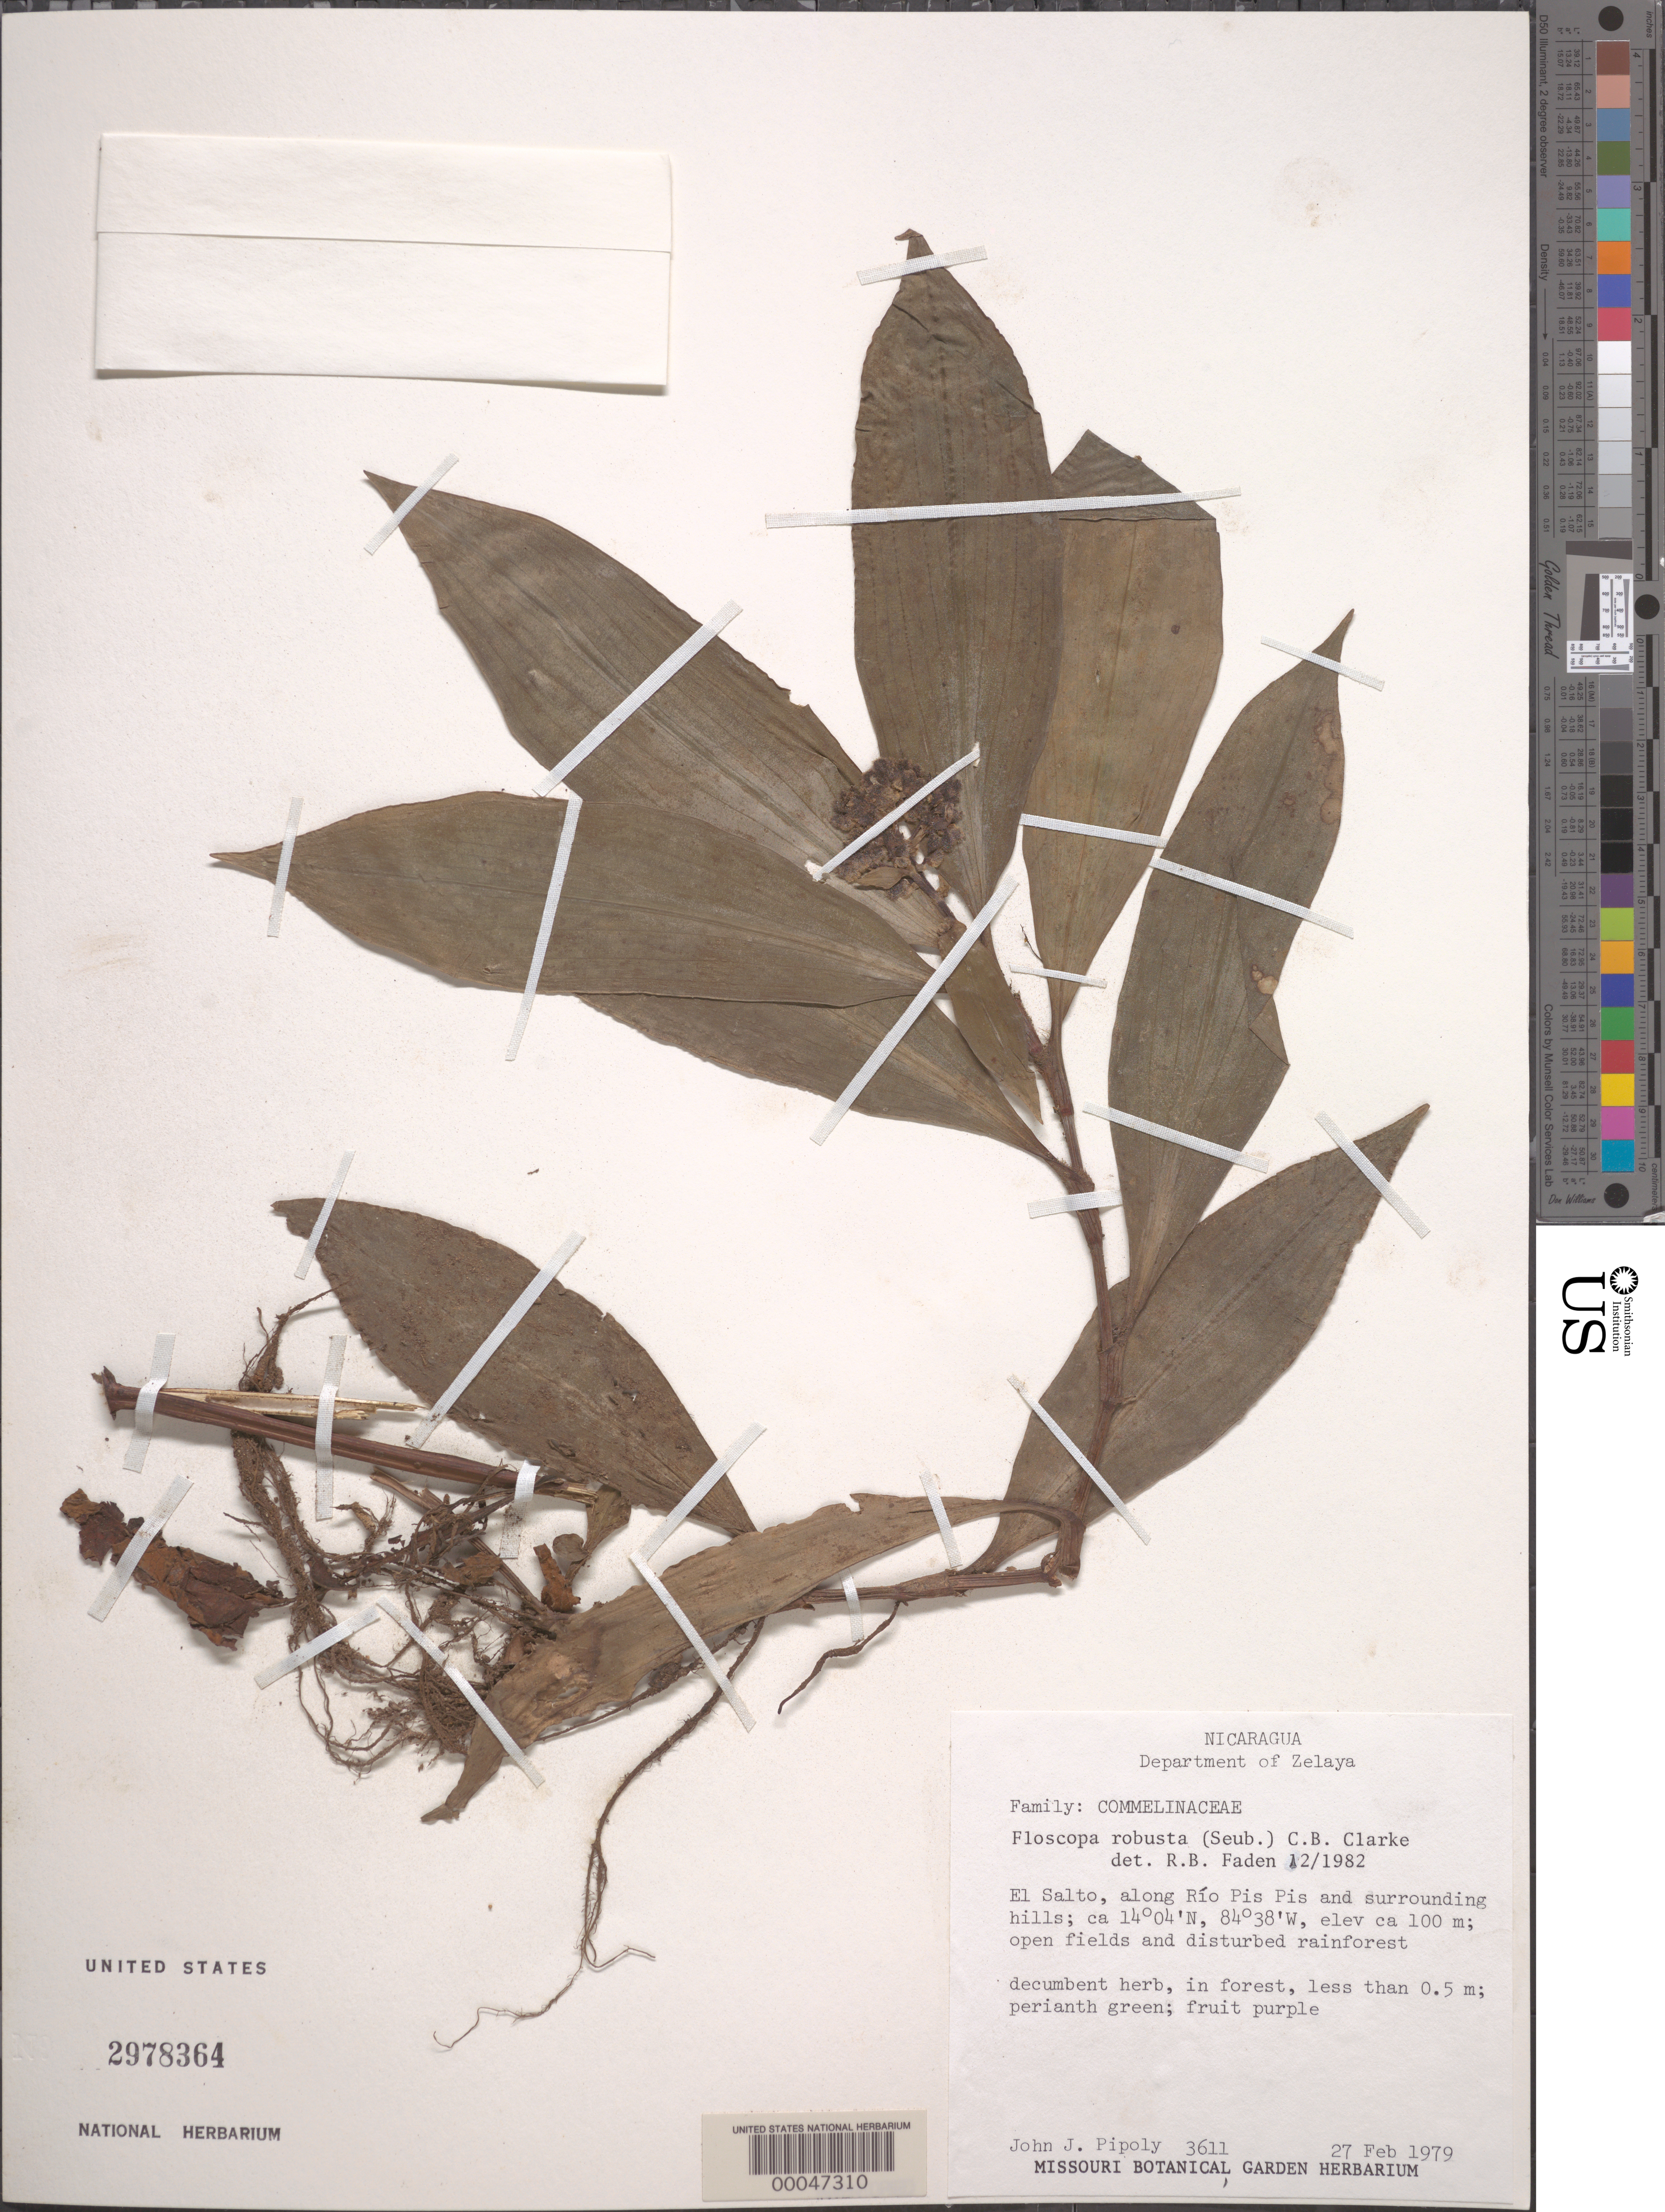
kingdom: Plantae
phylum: Tracheophyta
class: Liliopsida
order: Commelinales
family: Commelinaceae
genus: Floscopa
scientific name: Floscopa robusta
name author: (Seub.) C.B. Clarke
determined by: Faden, Robert B., (US), Smithsonian Institution - National Museum of Natural History (UNITED STATES)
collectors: J. J. Pipoly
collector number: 3611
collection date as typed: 27 Feb 1979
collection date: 1979-02-27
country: Nicaragua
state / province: Atlántico Norte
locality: El salto, along rio pis pis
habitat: Open fields and rainforest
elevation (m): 100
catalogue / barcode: US 2978364